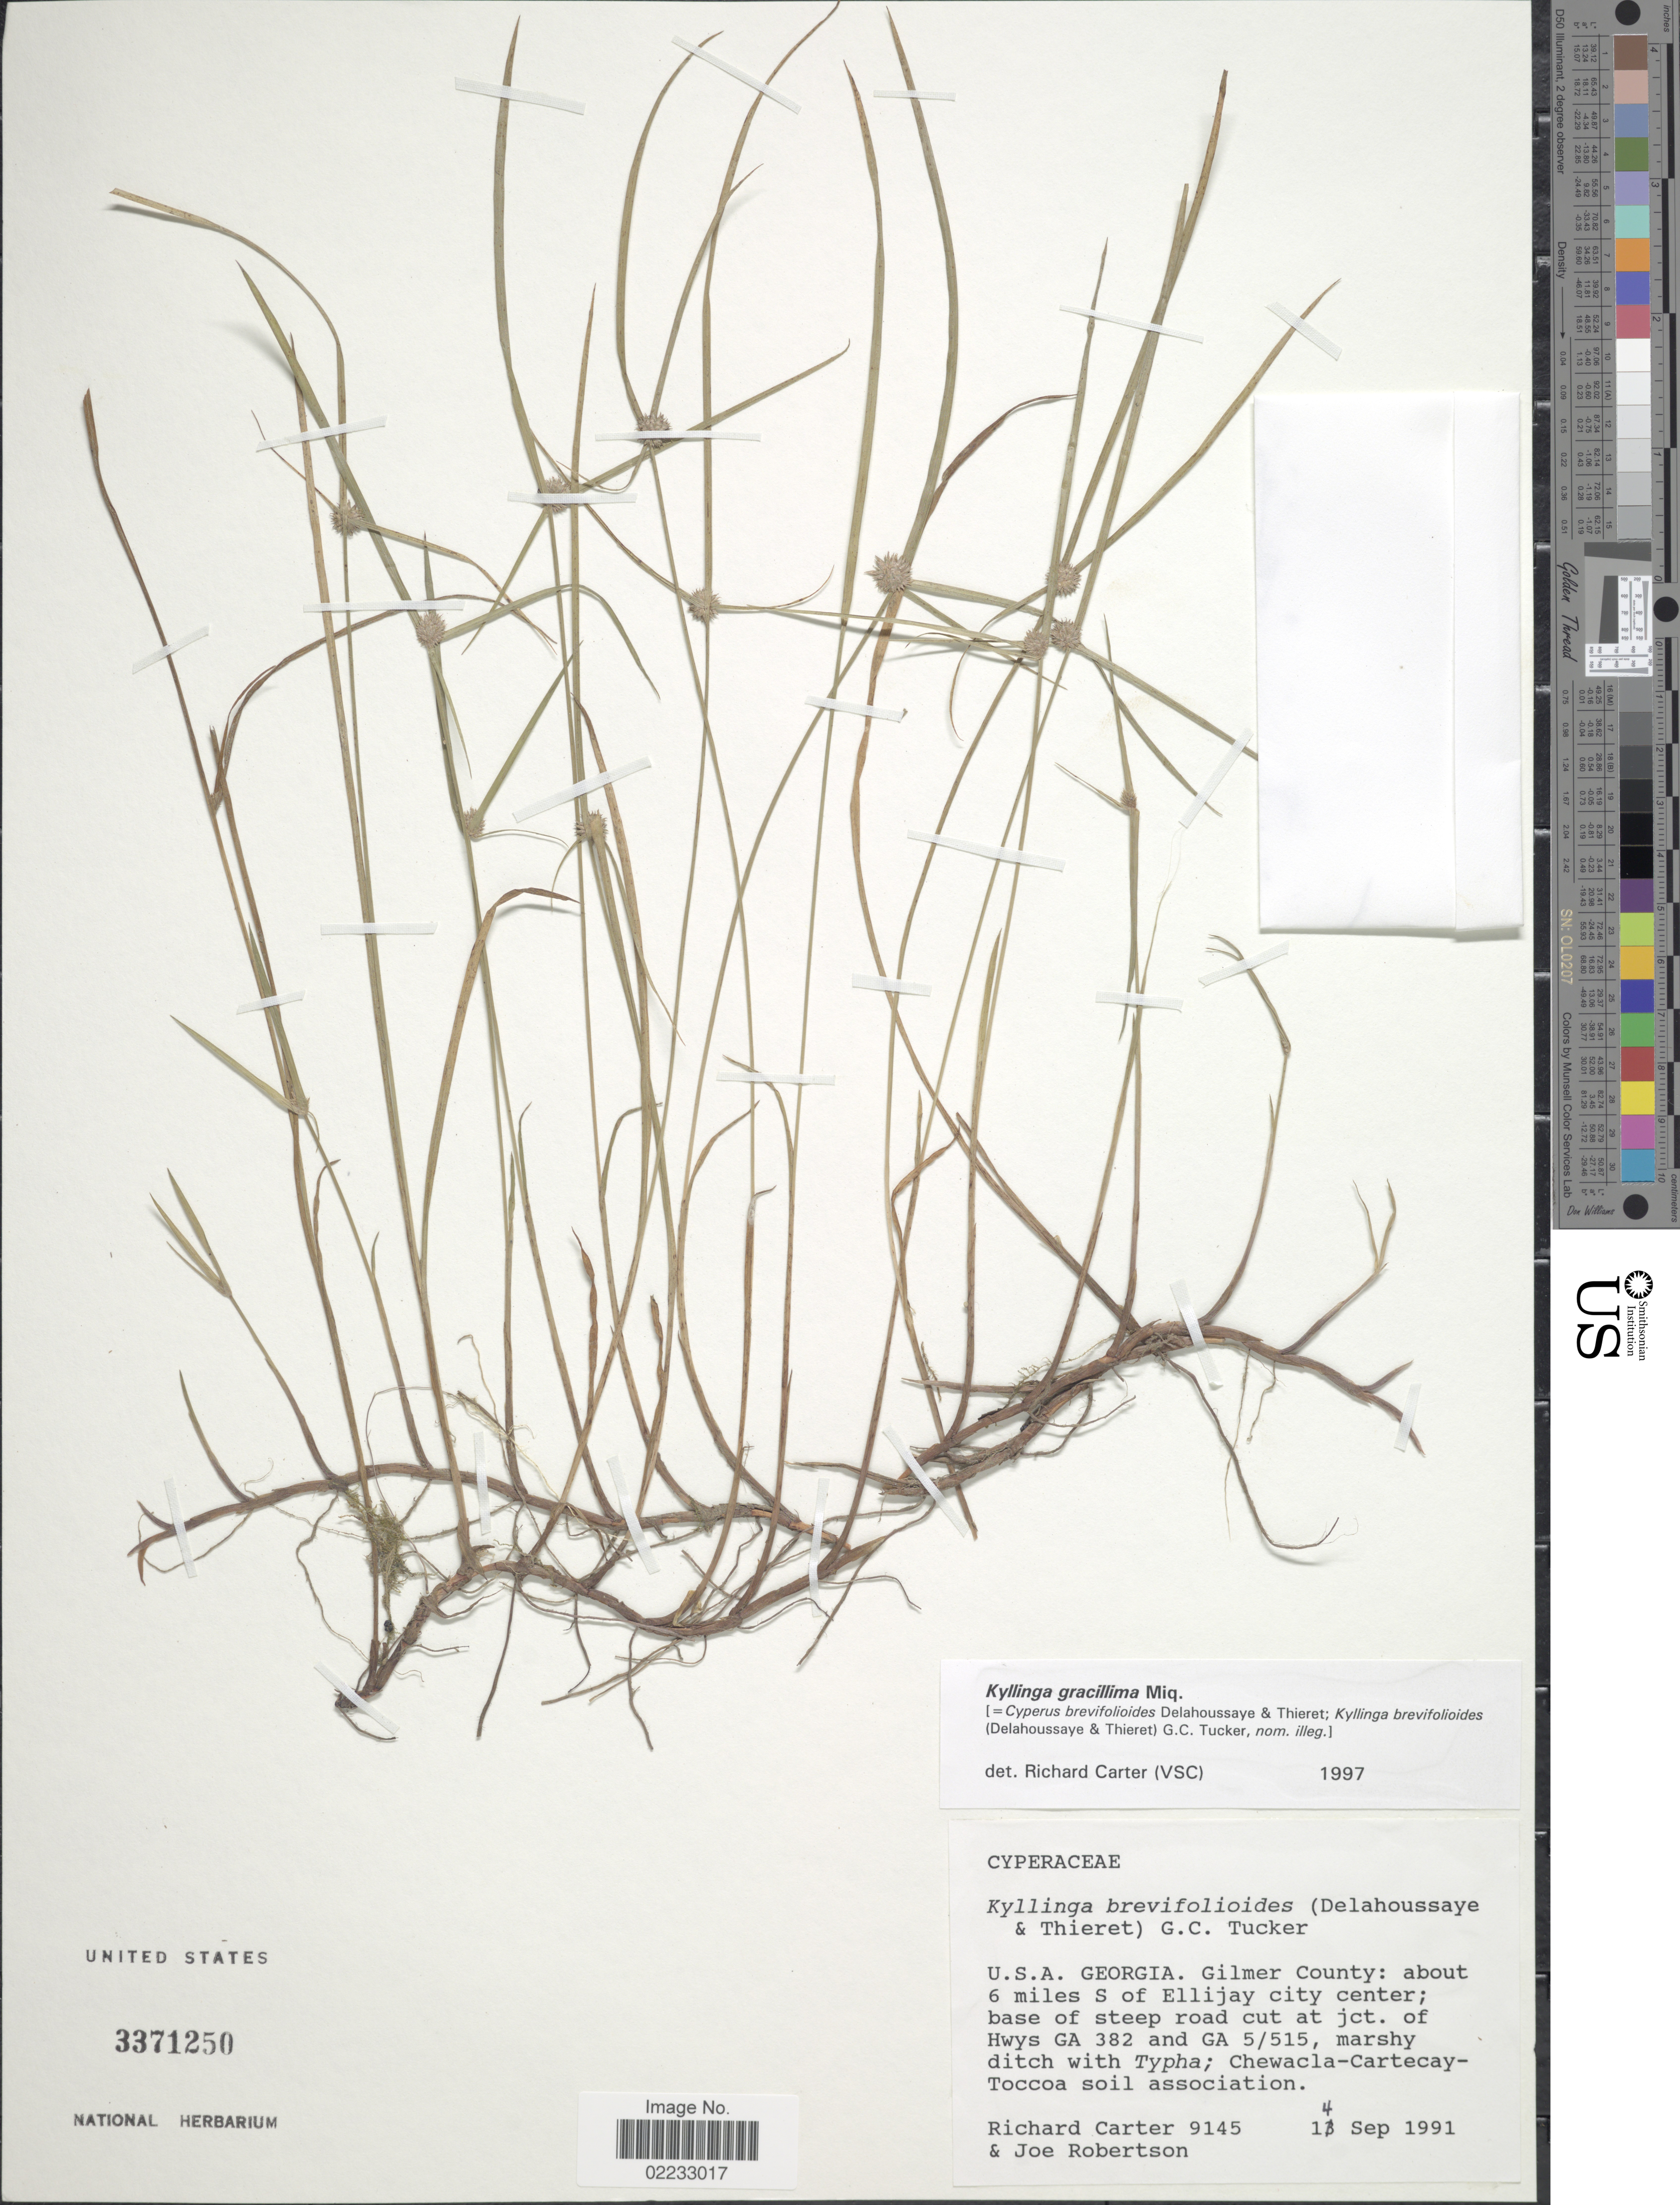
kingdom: Plantae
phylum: Tracheophyta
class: Liliopsida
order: Poales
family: Cyperaceae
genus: Cyperus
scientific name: Cyperus brevifolioides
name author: Thieret & Delahouss.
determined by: Strong, M. T., (US), Smithsonian Institution - National Museum of Natural History (UNITED STATES)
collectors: R. Carter & J. Robertson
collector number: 9145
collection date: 1991-09-14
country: United States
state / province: Georgia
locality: Gilmer County: about 6 miles S of Ellijay city center; base of steep road cut at jct. of Hwys GA 382 and GA 5/515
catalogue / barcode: US 3371250